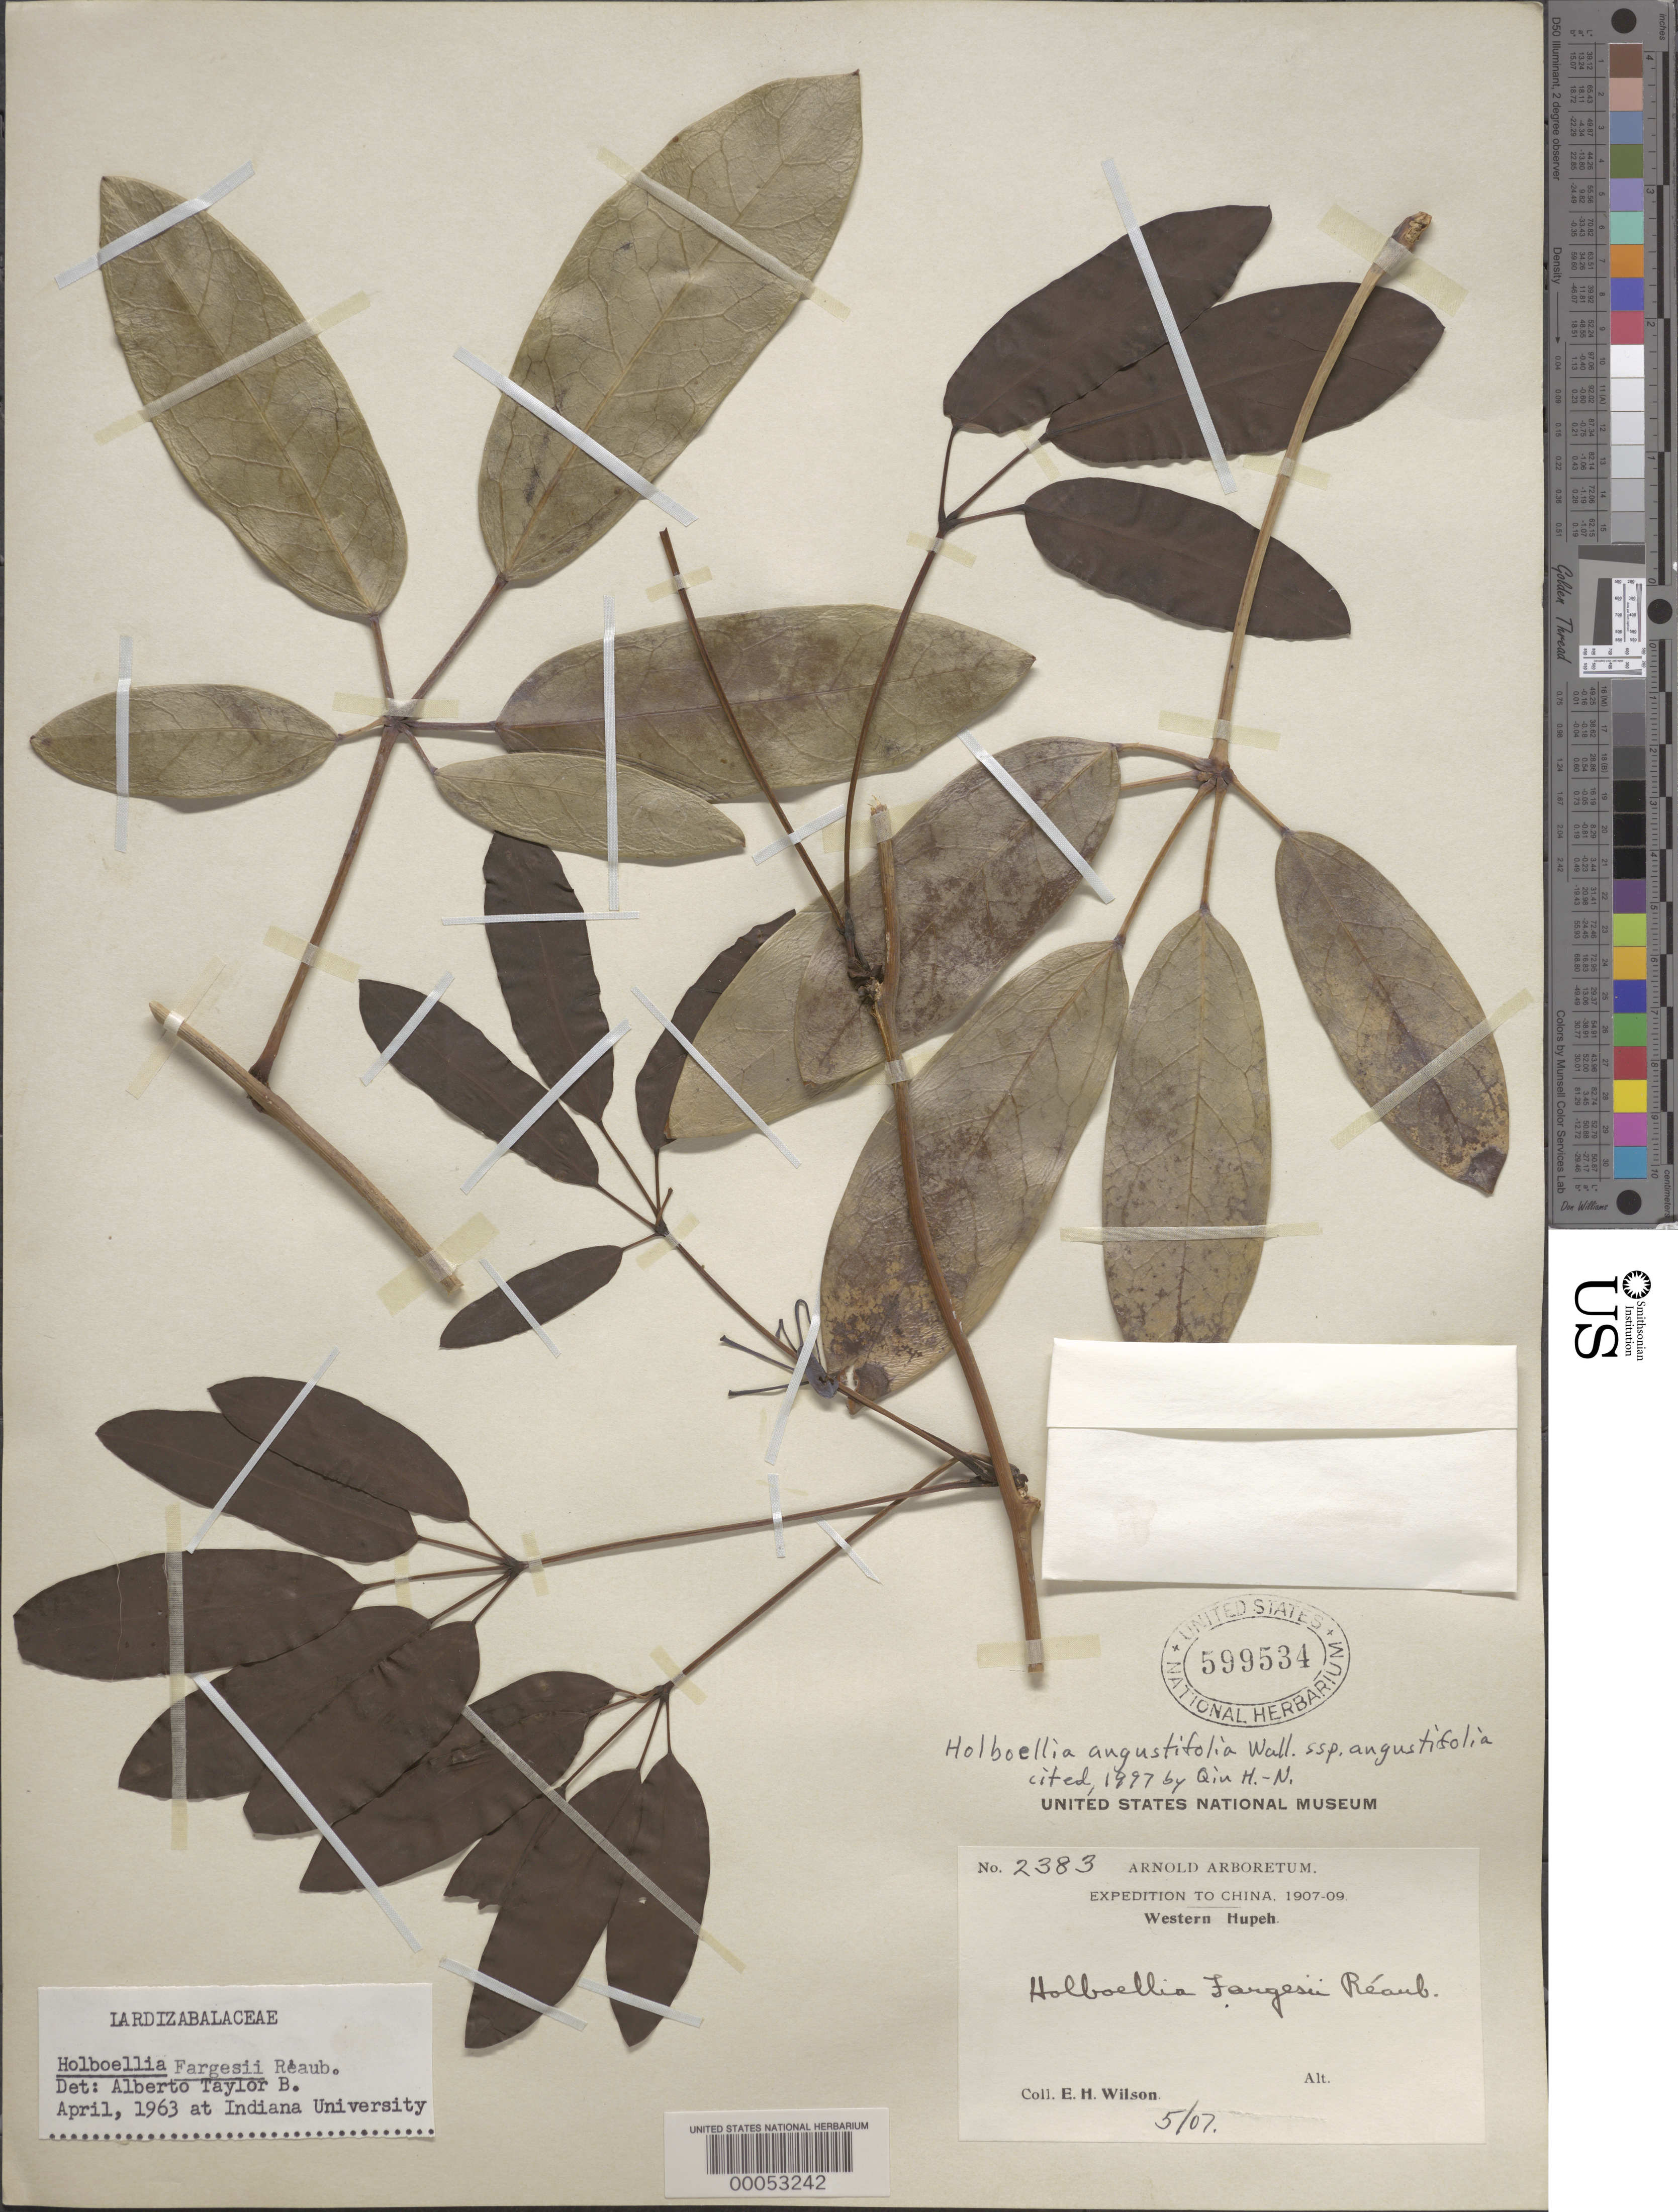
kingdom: Plantae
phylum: Tracheophyta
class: Magnoliopsida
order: Ranunculales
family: Lardizabalaceae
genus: Stauntonia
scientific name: Stauntonia angustifolia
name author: (Wall.) R. Br. & Wall.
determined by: Strong, Mark T., (BOT), Smithsonian Institution - National Museum of Natural History (UNITED STATES)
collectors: E. H. Wilson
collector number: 2383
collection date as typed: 05 Jul 1907 to -- -- 1909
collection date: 1907-07-05/1909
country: China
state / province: Hubei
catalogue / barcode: US 599534